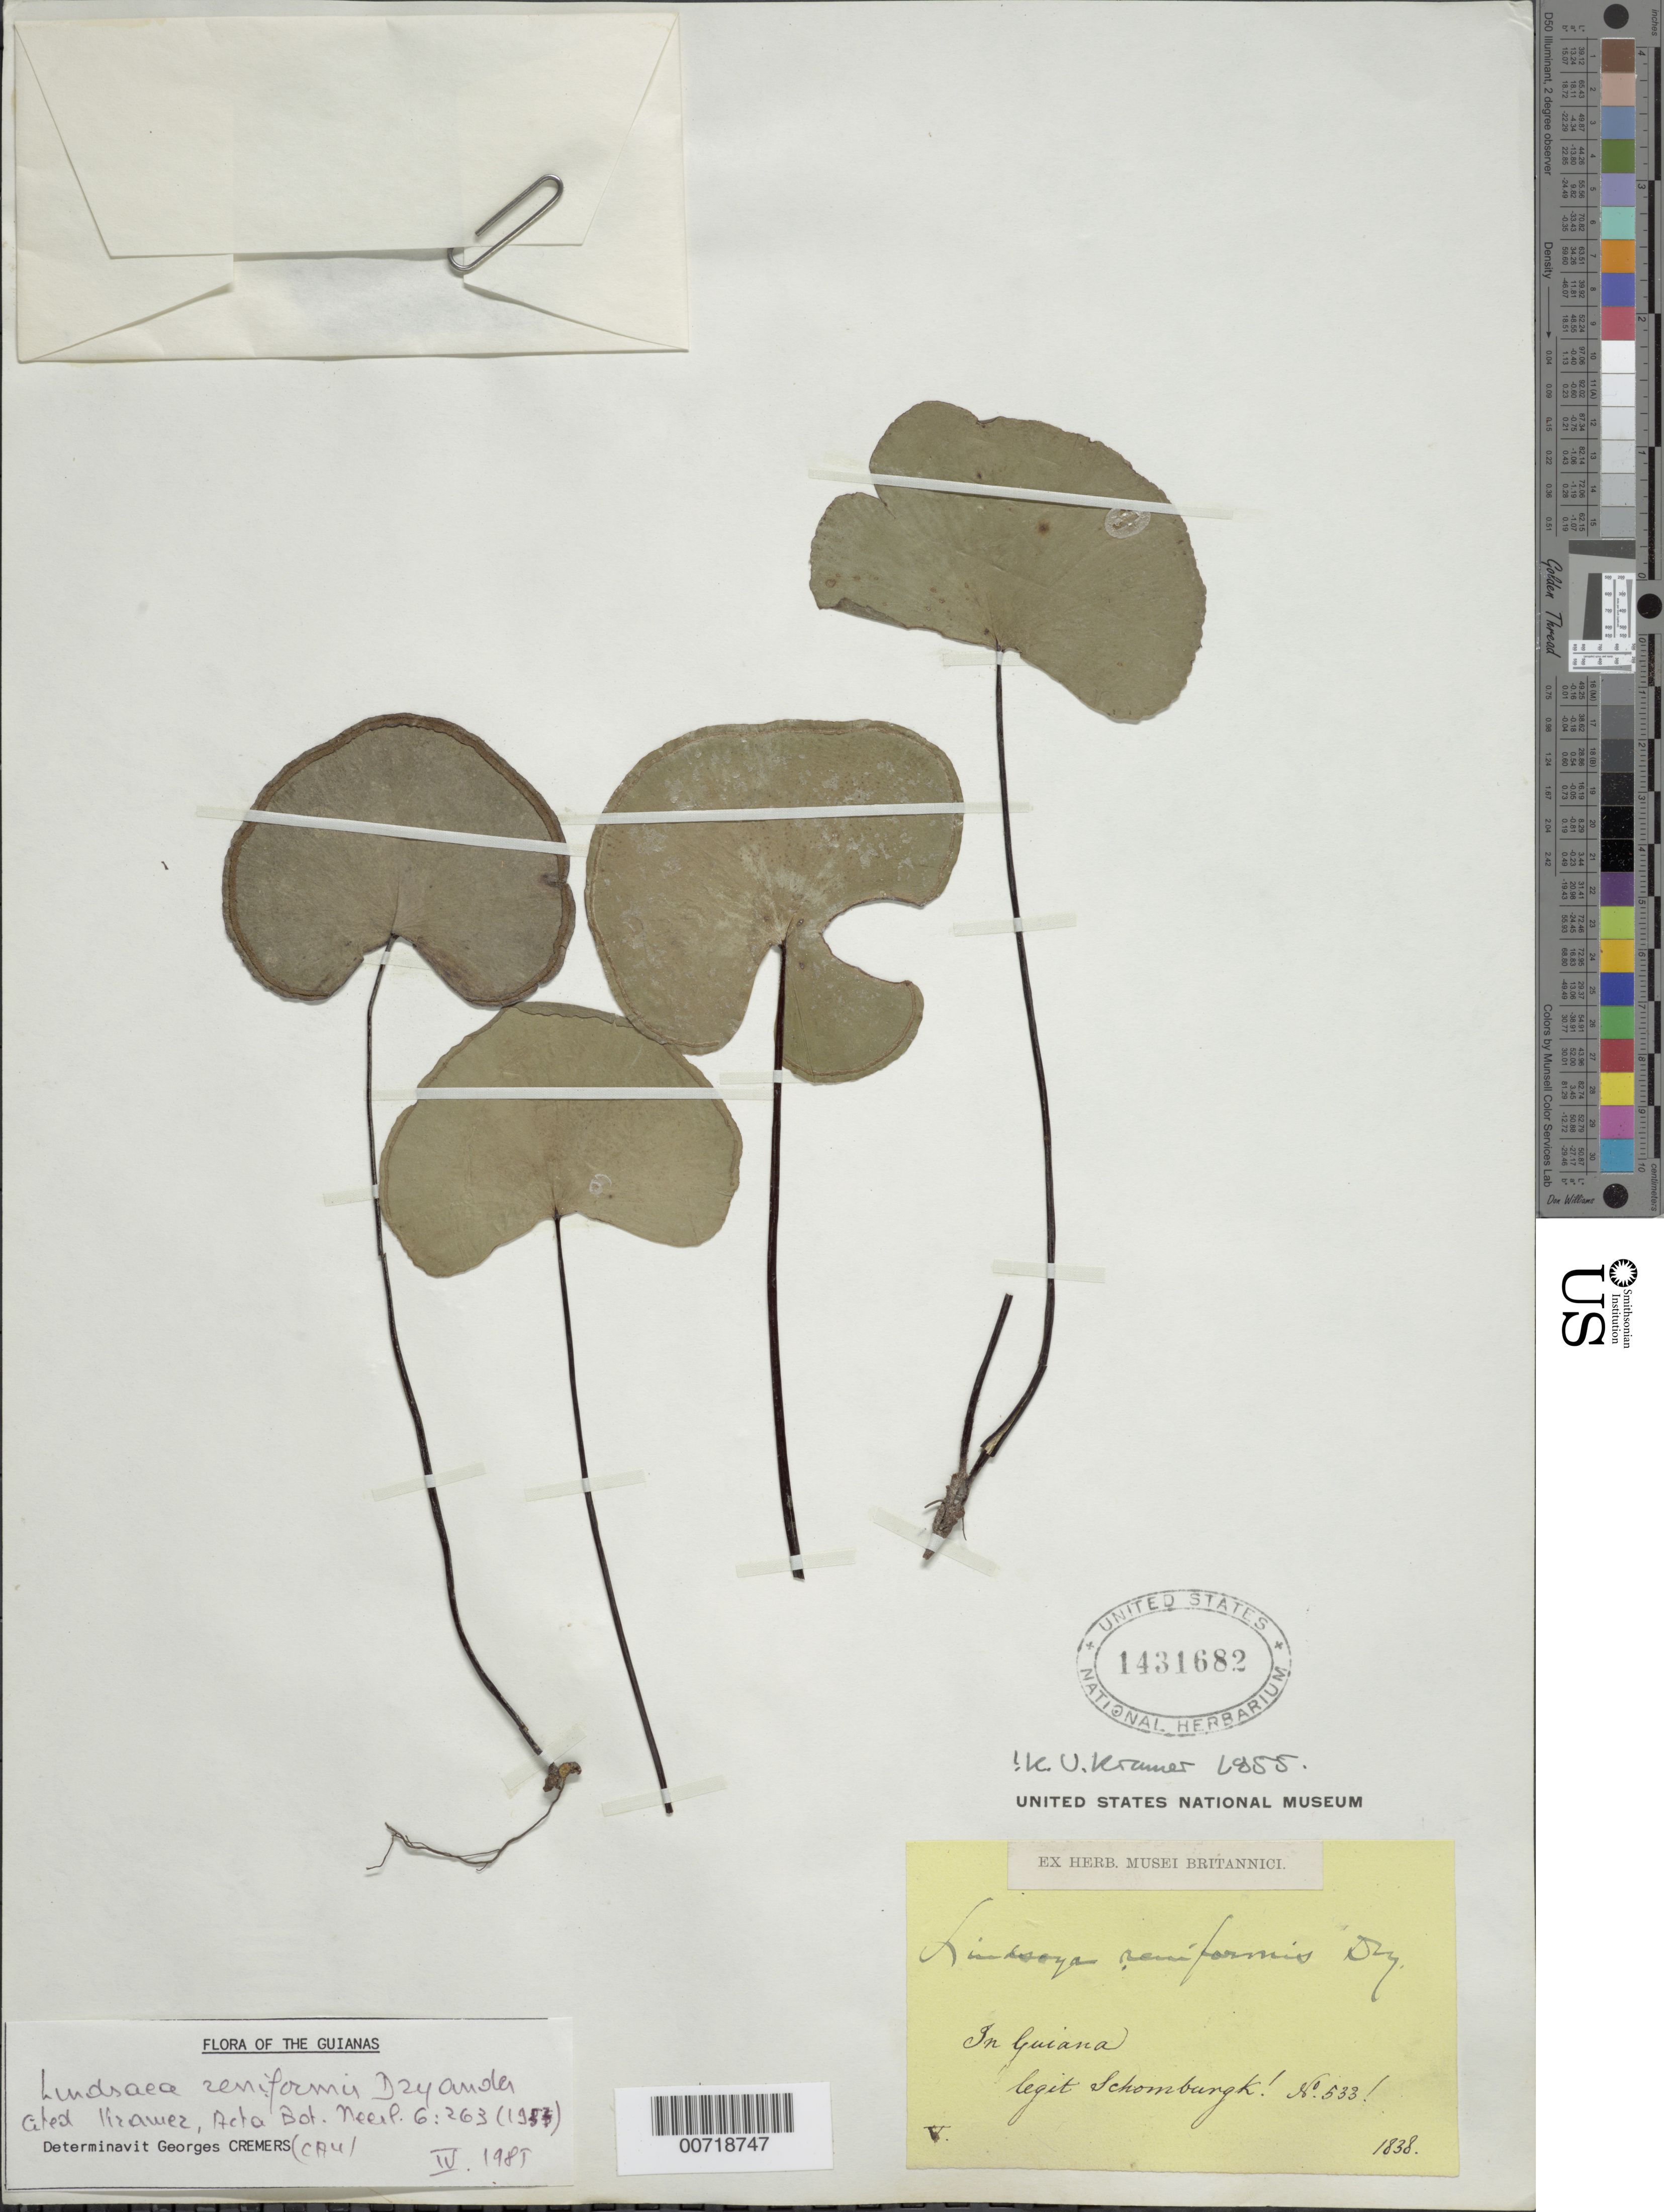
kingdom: Plantae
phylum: Tracheophyta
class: Polypodiopsida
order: Polypodiales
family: Lindsaeaceae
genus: Lindsaea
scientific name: Lindsaea reniformis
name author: Dryand.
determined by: Cremers, Georges A.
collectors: R. H. Schomburgk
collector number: I 533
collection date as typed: May 1838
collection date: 1838-05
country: Guyana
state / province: U. Takutu-U. Essequibo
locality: Essequibo and Rupununi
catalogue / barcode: US 1431682